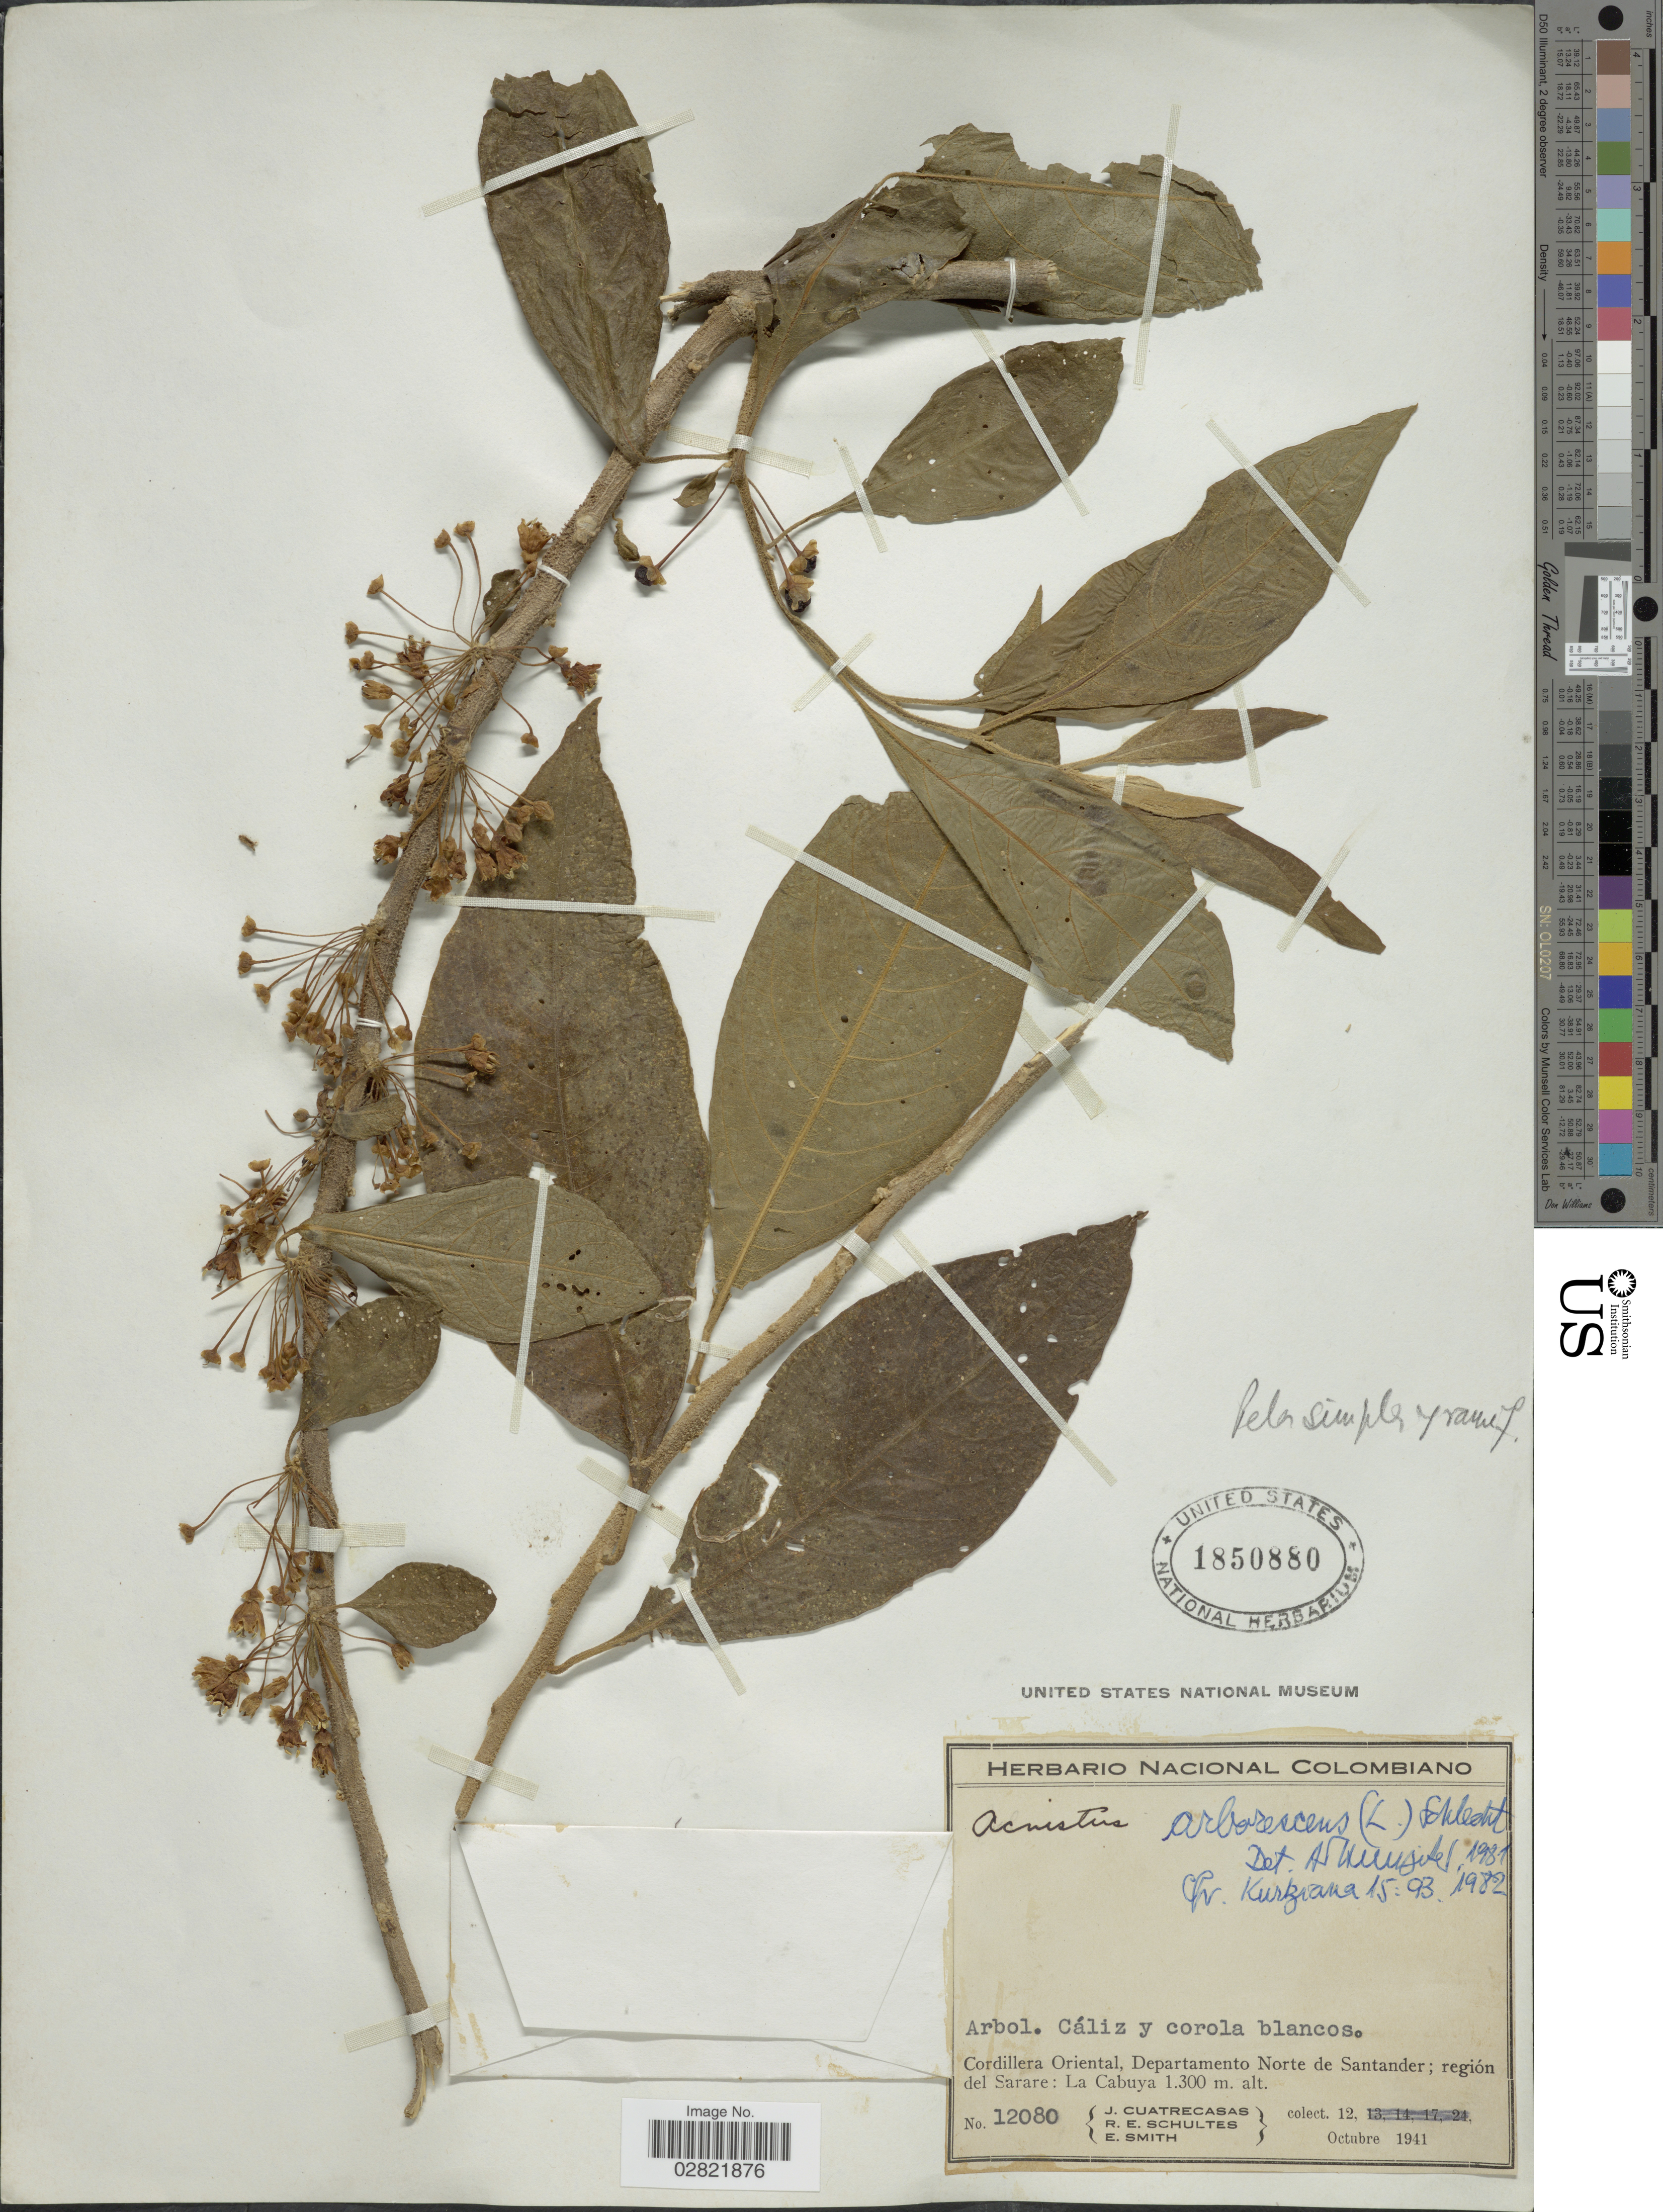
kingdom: Plantae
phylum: Tracheophyta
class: Magnoliopsida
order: Solanales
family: Solanaceae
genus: Acnistus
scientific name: Acnistus arborescens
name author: (L.) Schltdl.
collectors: J. Cuatrecasas, R. E. Schultes & E. Smith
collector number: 12080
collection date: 1941-10-12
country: Colombia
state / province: Norte de Santander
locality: Cordillera Oriental, Departamento Norte de Santander; región del Sarare: La Cabuya.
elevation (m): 1300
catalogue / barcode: US 1850880